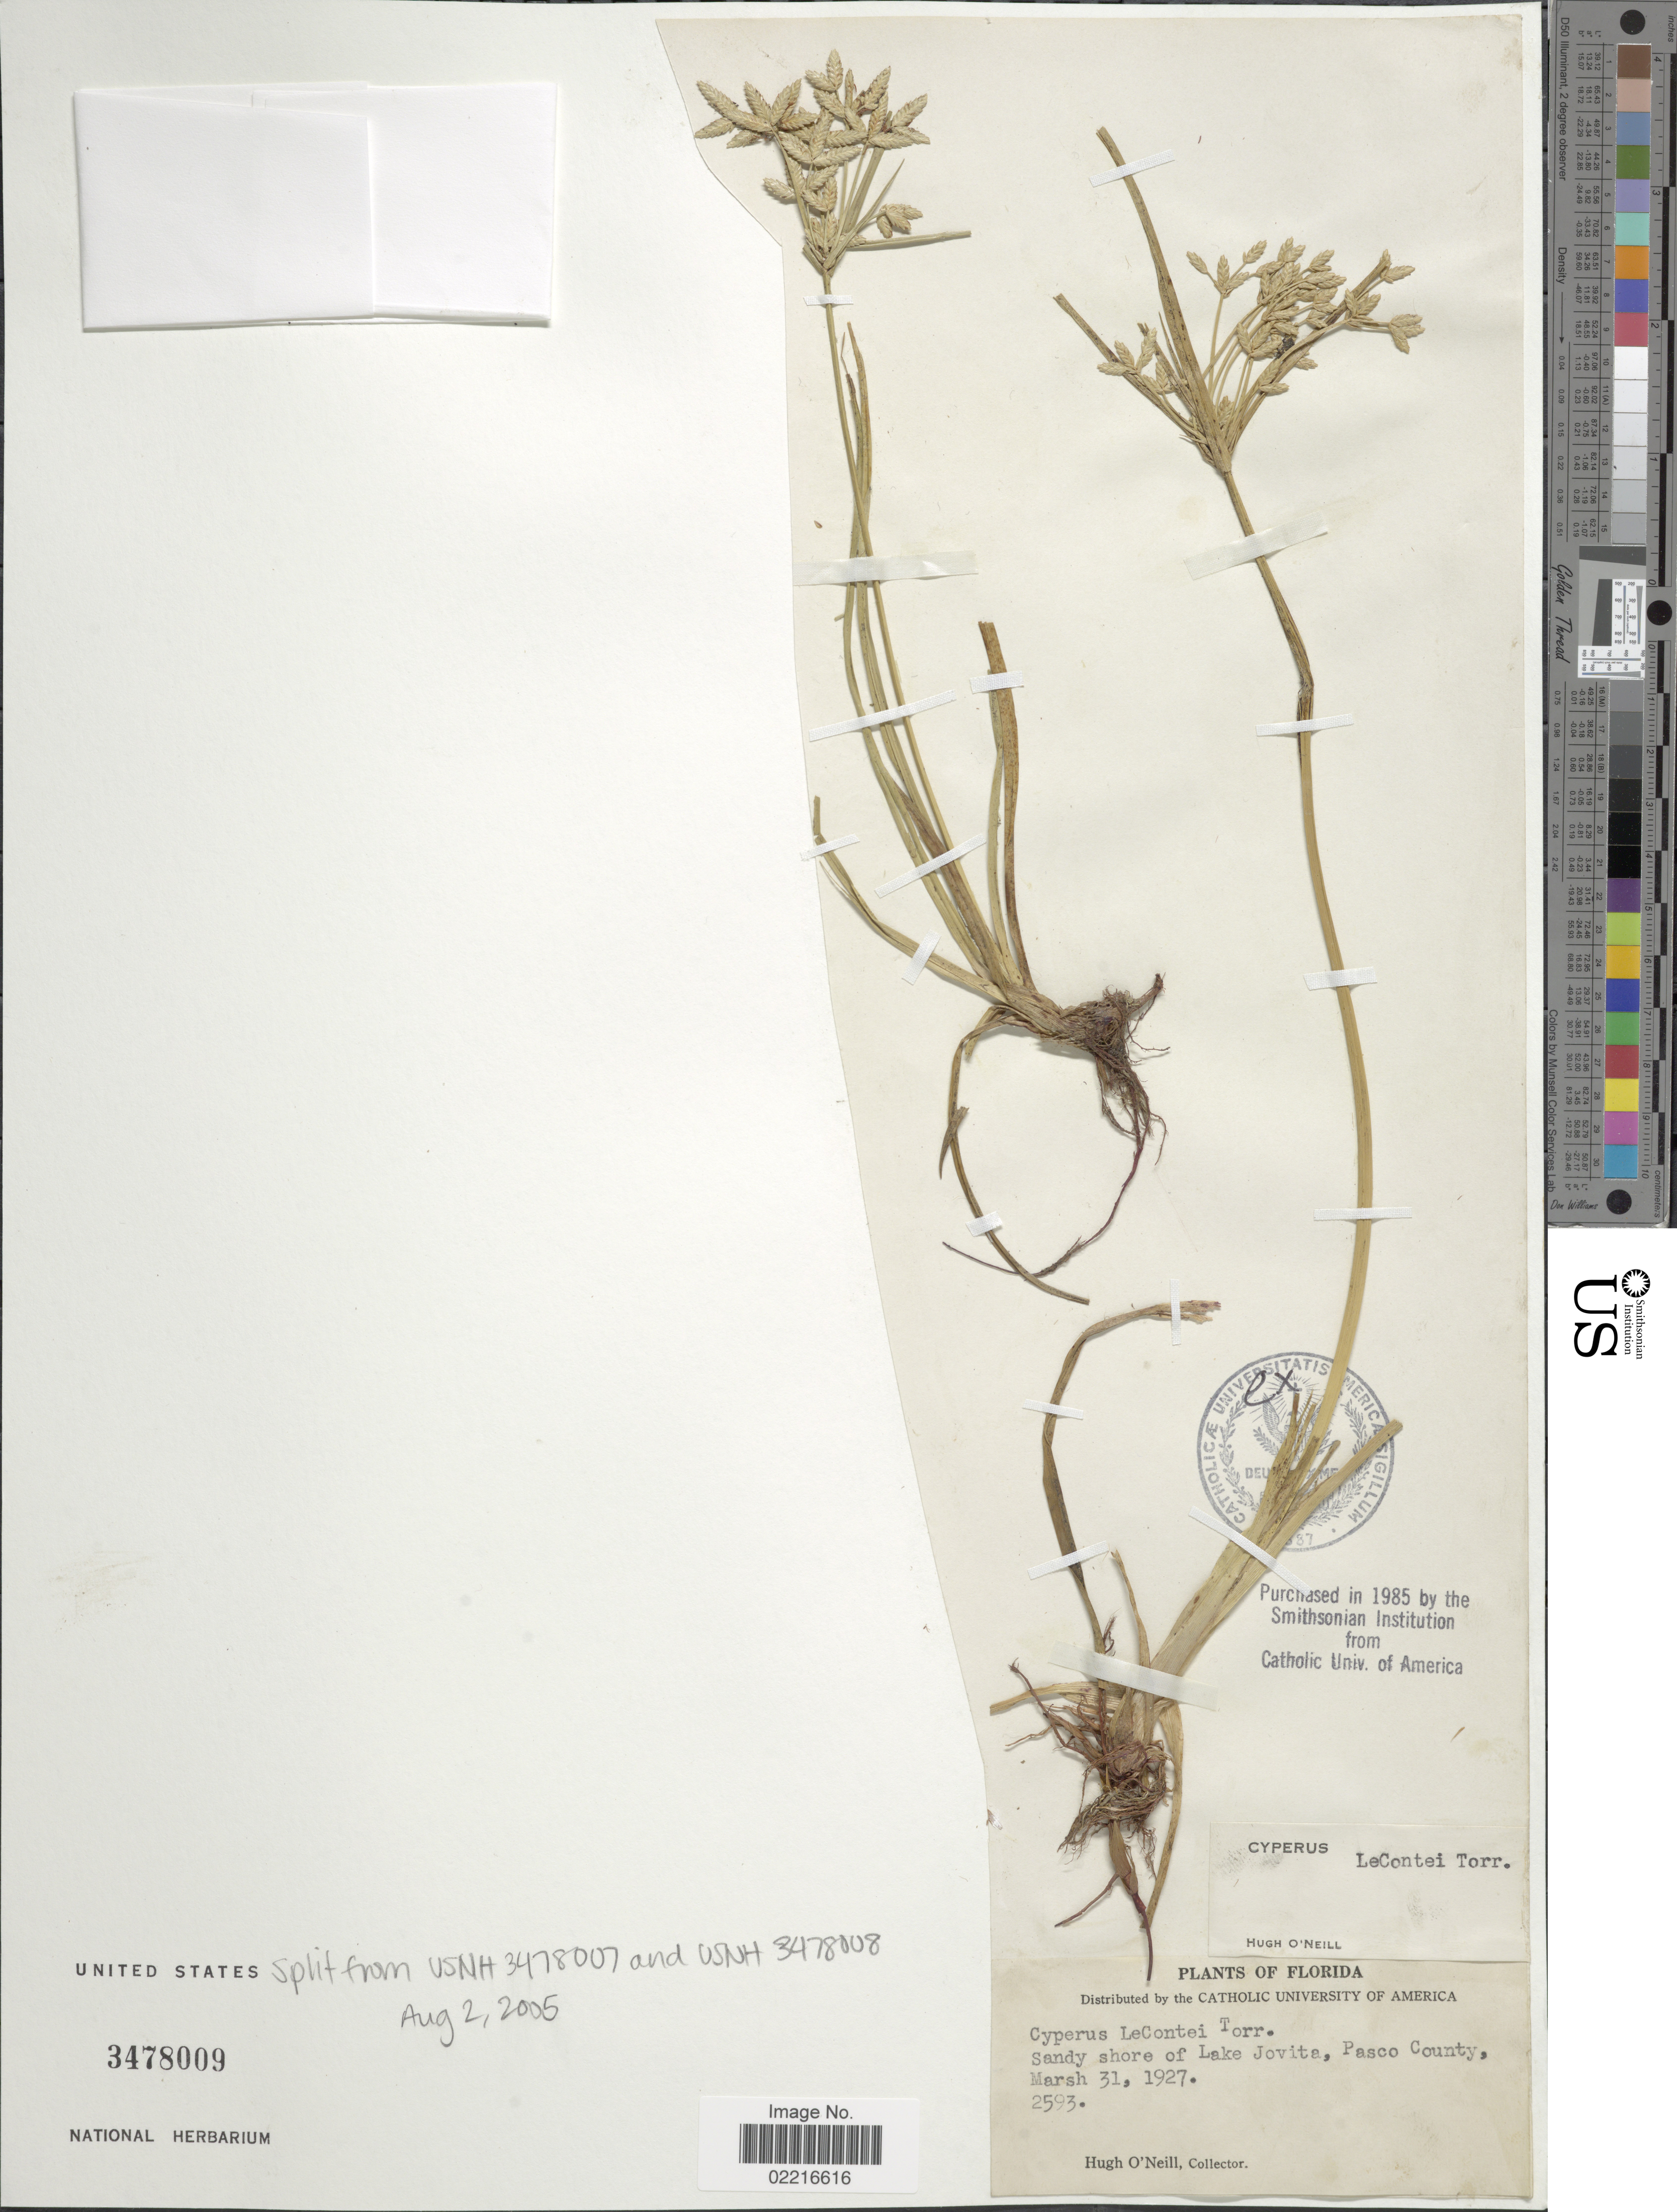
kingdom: Plantae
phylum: Tracheophyta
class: Liliopsida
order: Poales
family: Cyperaceae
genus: Cyperus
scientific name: Cyperus lecontei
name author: Torr. ex Steud.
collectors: H. O'Neill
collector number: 2593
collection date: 1927-03-31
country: United States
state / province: Florida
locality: Shore of Lake Jovito, Pasco County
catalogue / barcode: US 3478009